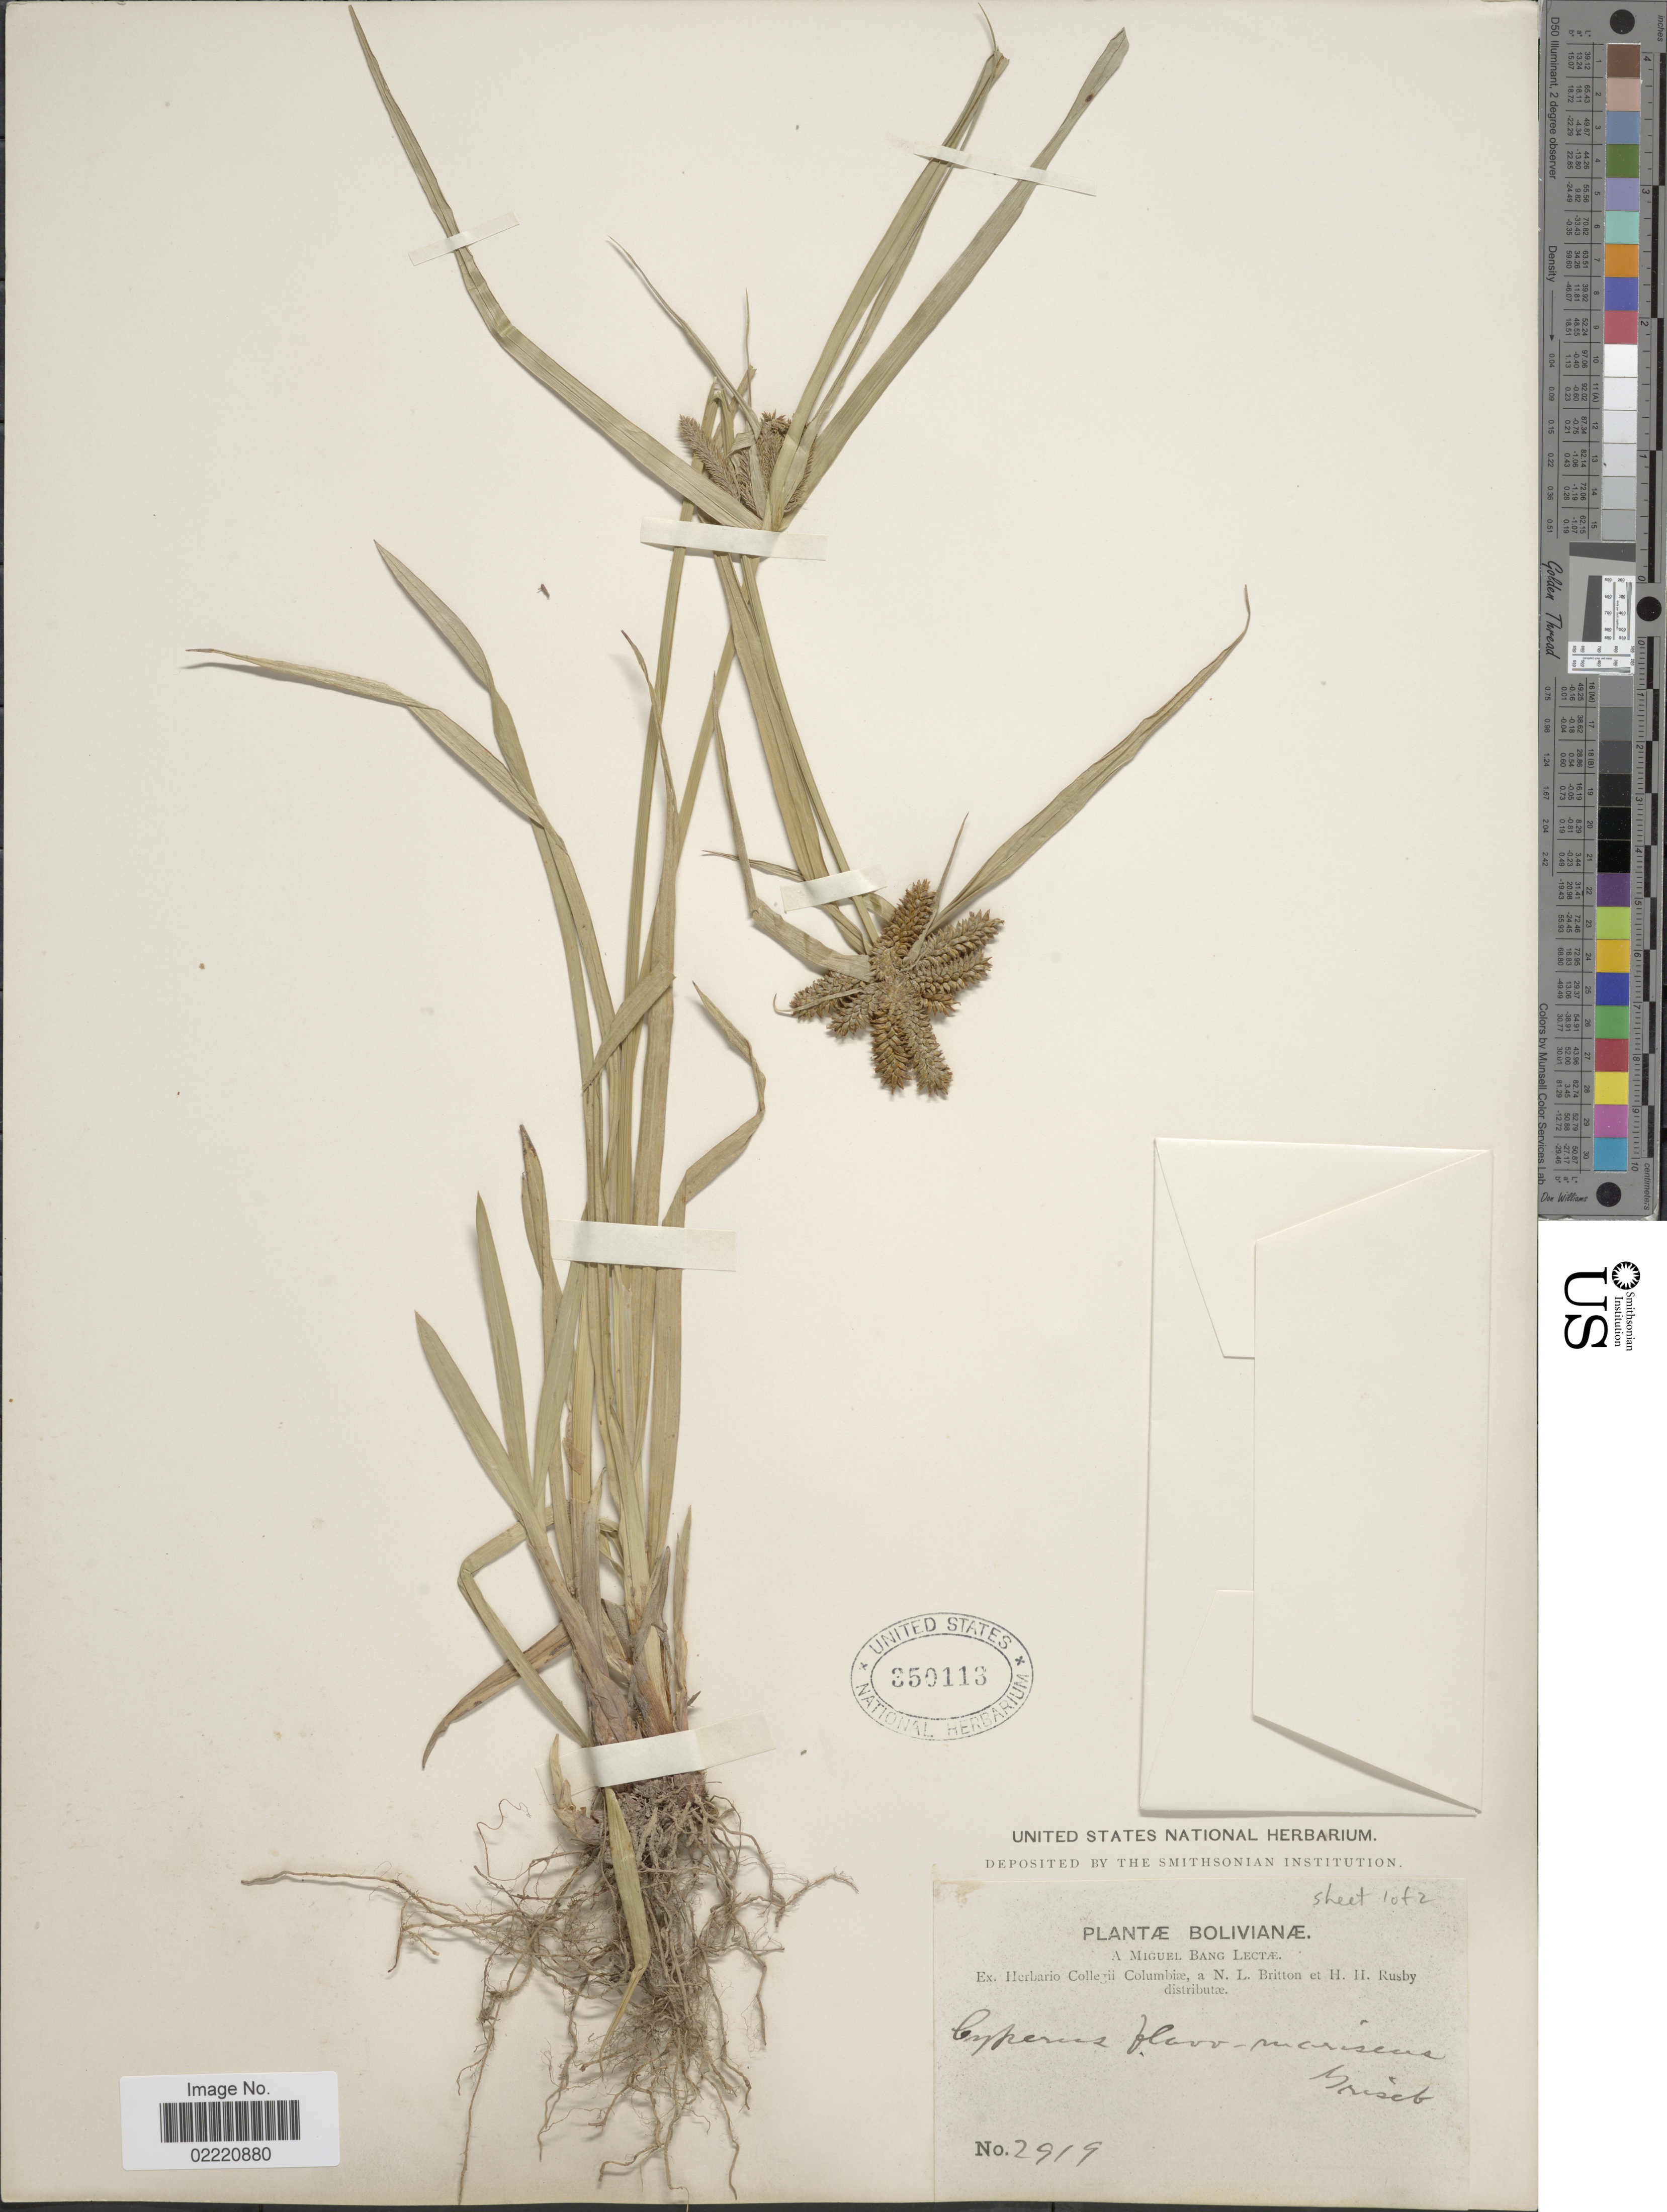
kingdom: Plantae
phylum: Tracheophyta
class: Liliopsida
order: Poales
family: Cyperaceae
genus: Cyperus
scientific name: Cyperus aggregatus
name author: (Willd.) Endl.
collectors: M. Bang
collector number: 2919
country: Bolivia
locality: Bolivianae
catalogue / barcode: US 350113